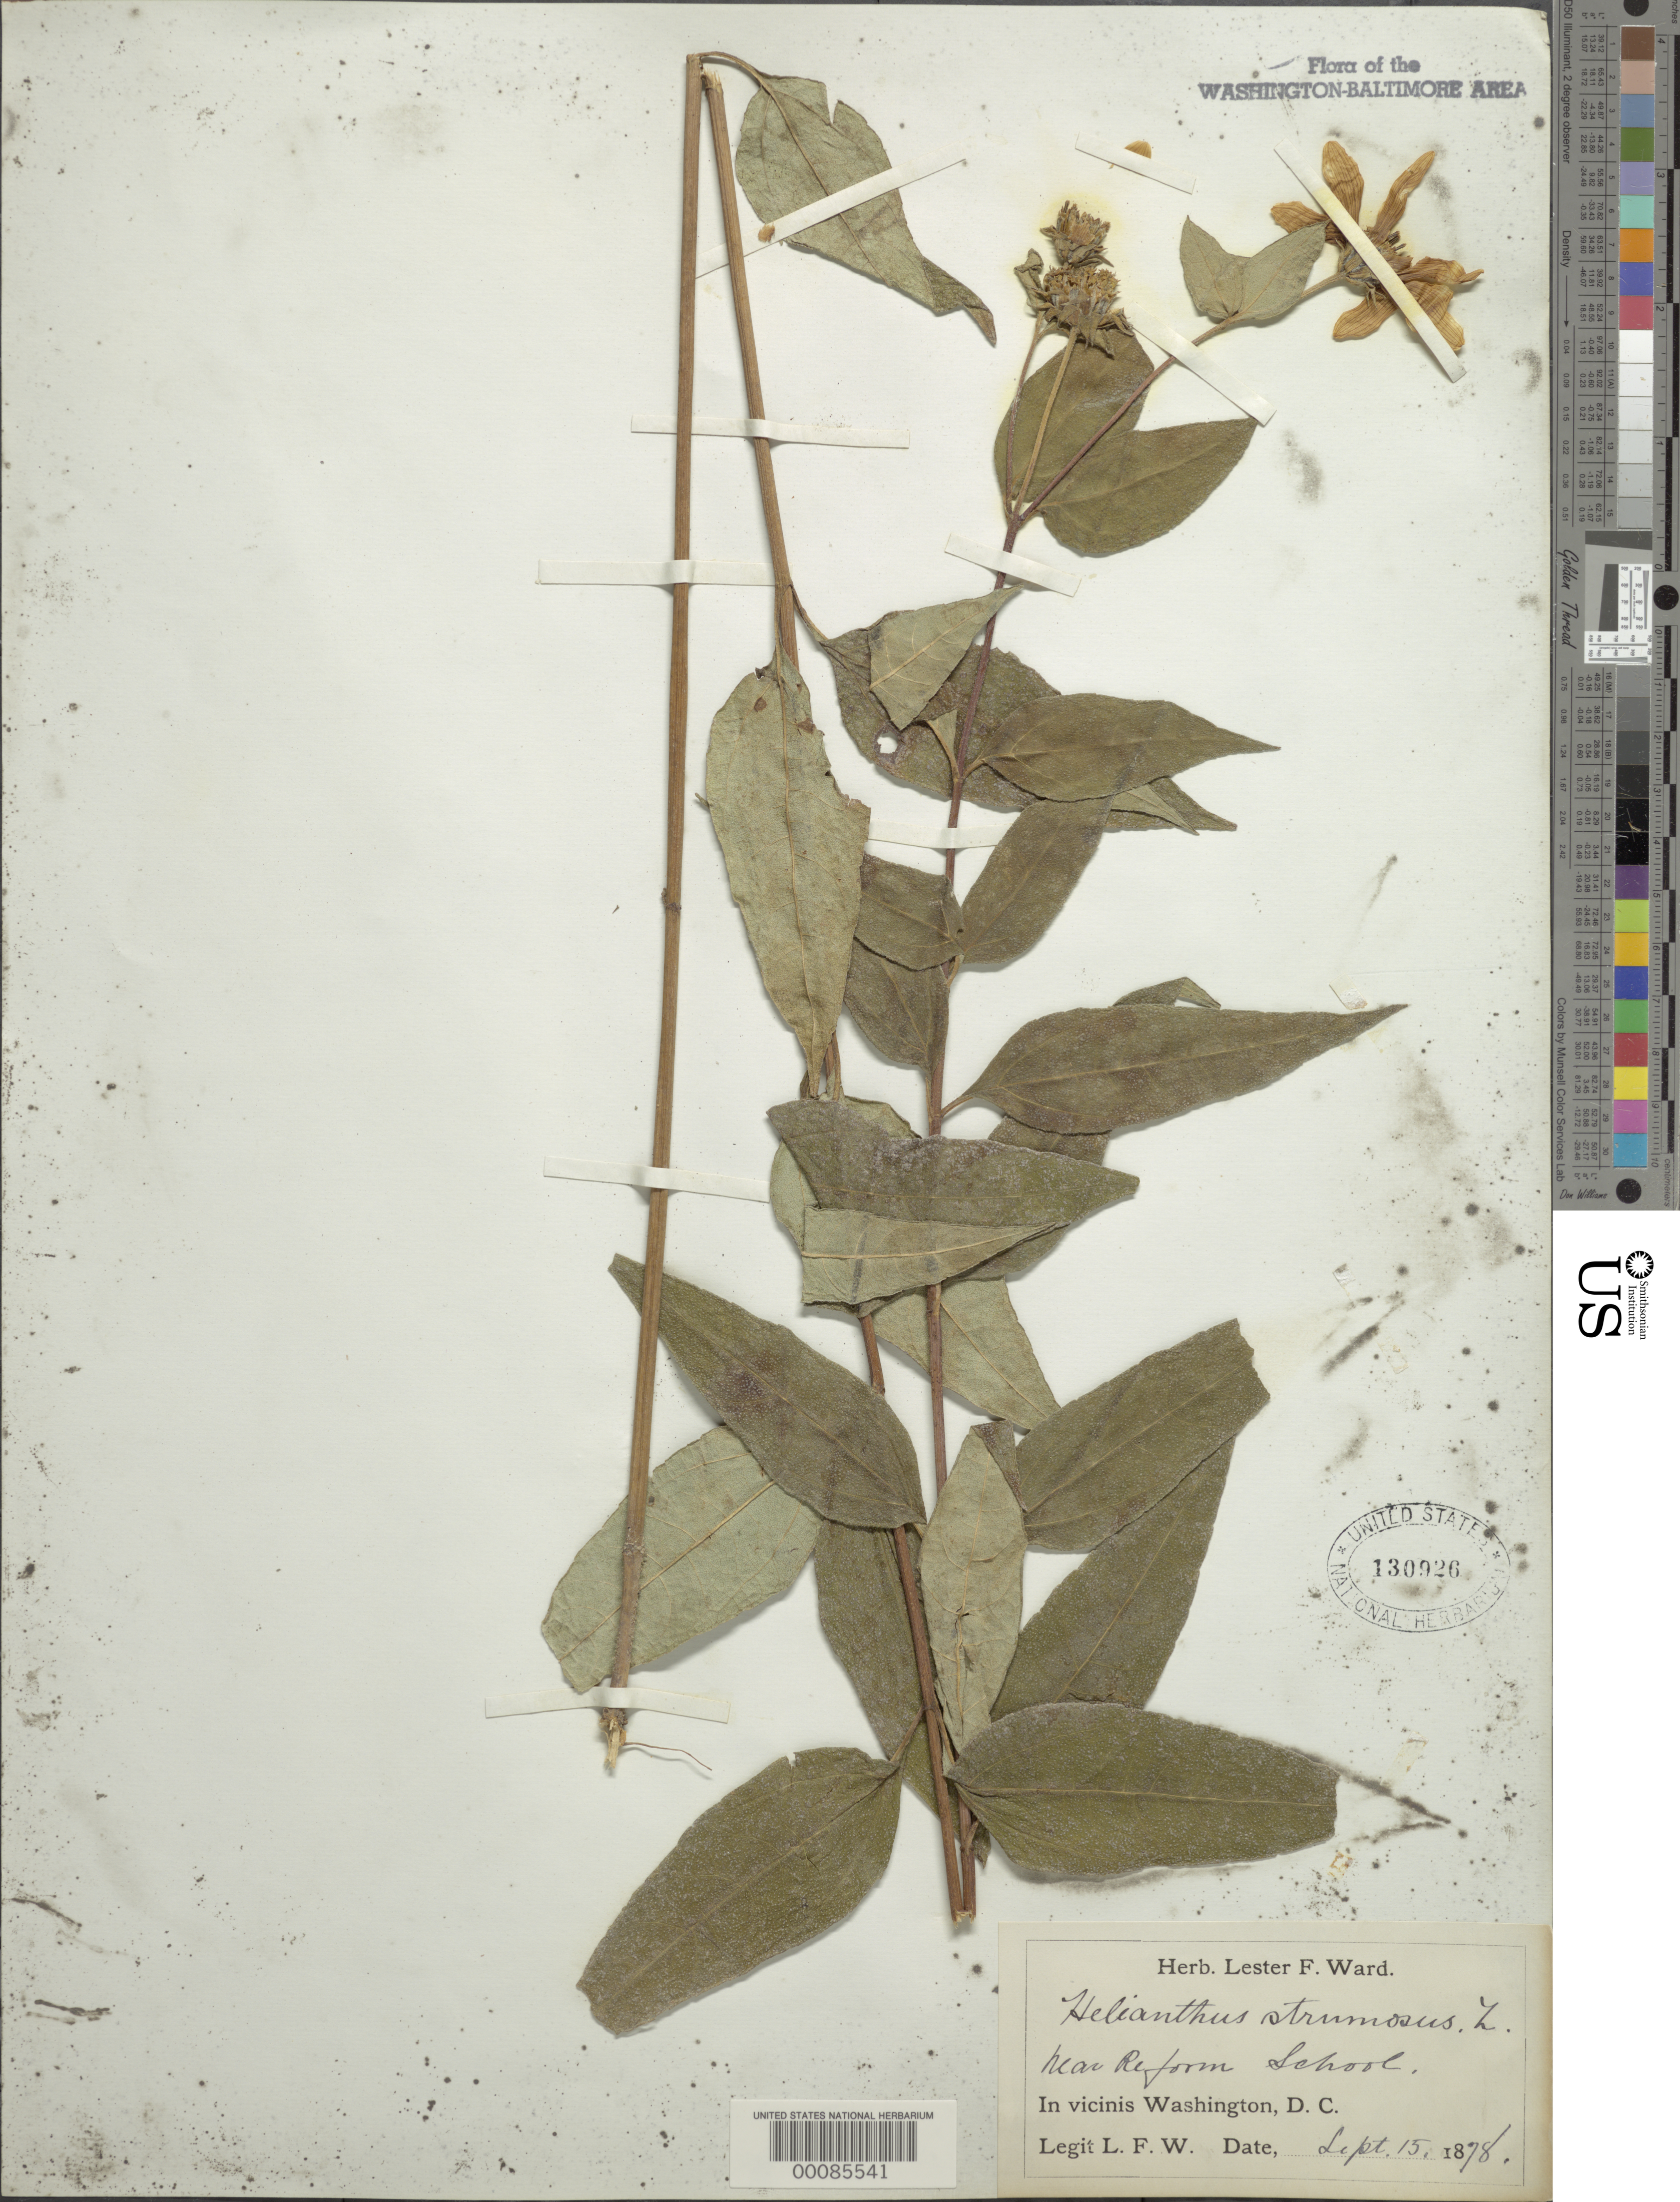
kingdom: Plantae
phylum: Tracheophyta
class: Magnoliopsida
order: Asterales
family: Asteraceae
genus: Helianthus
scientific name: Helianthus strumosus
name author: L.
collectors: L. F. Ward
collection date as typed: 15 Sep 1879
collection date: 1879-09-15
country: United States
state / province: District of Columbia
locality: Near Reform School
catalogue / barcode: US 130926